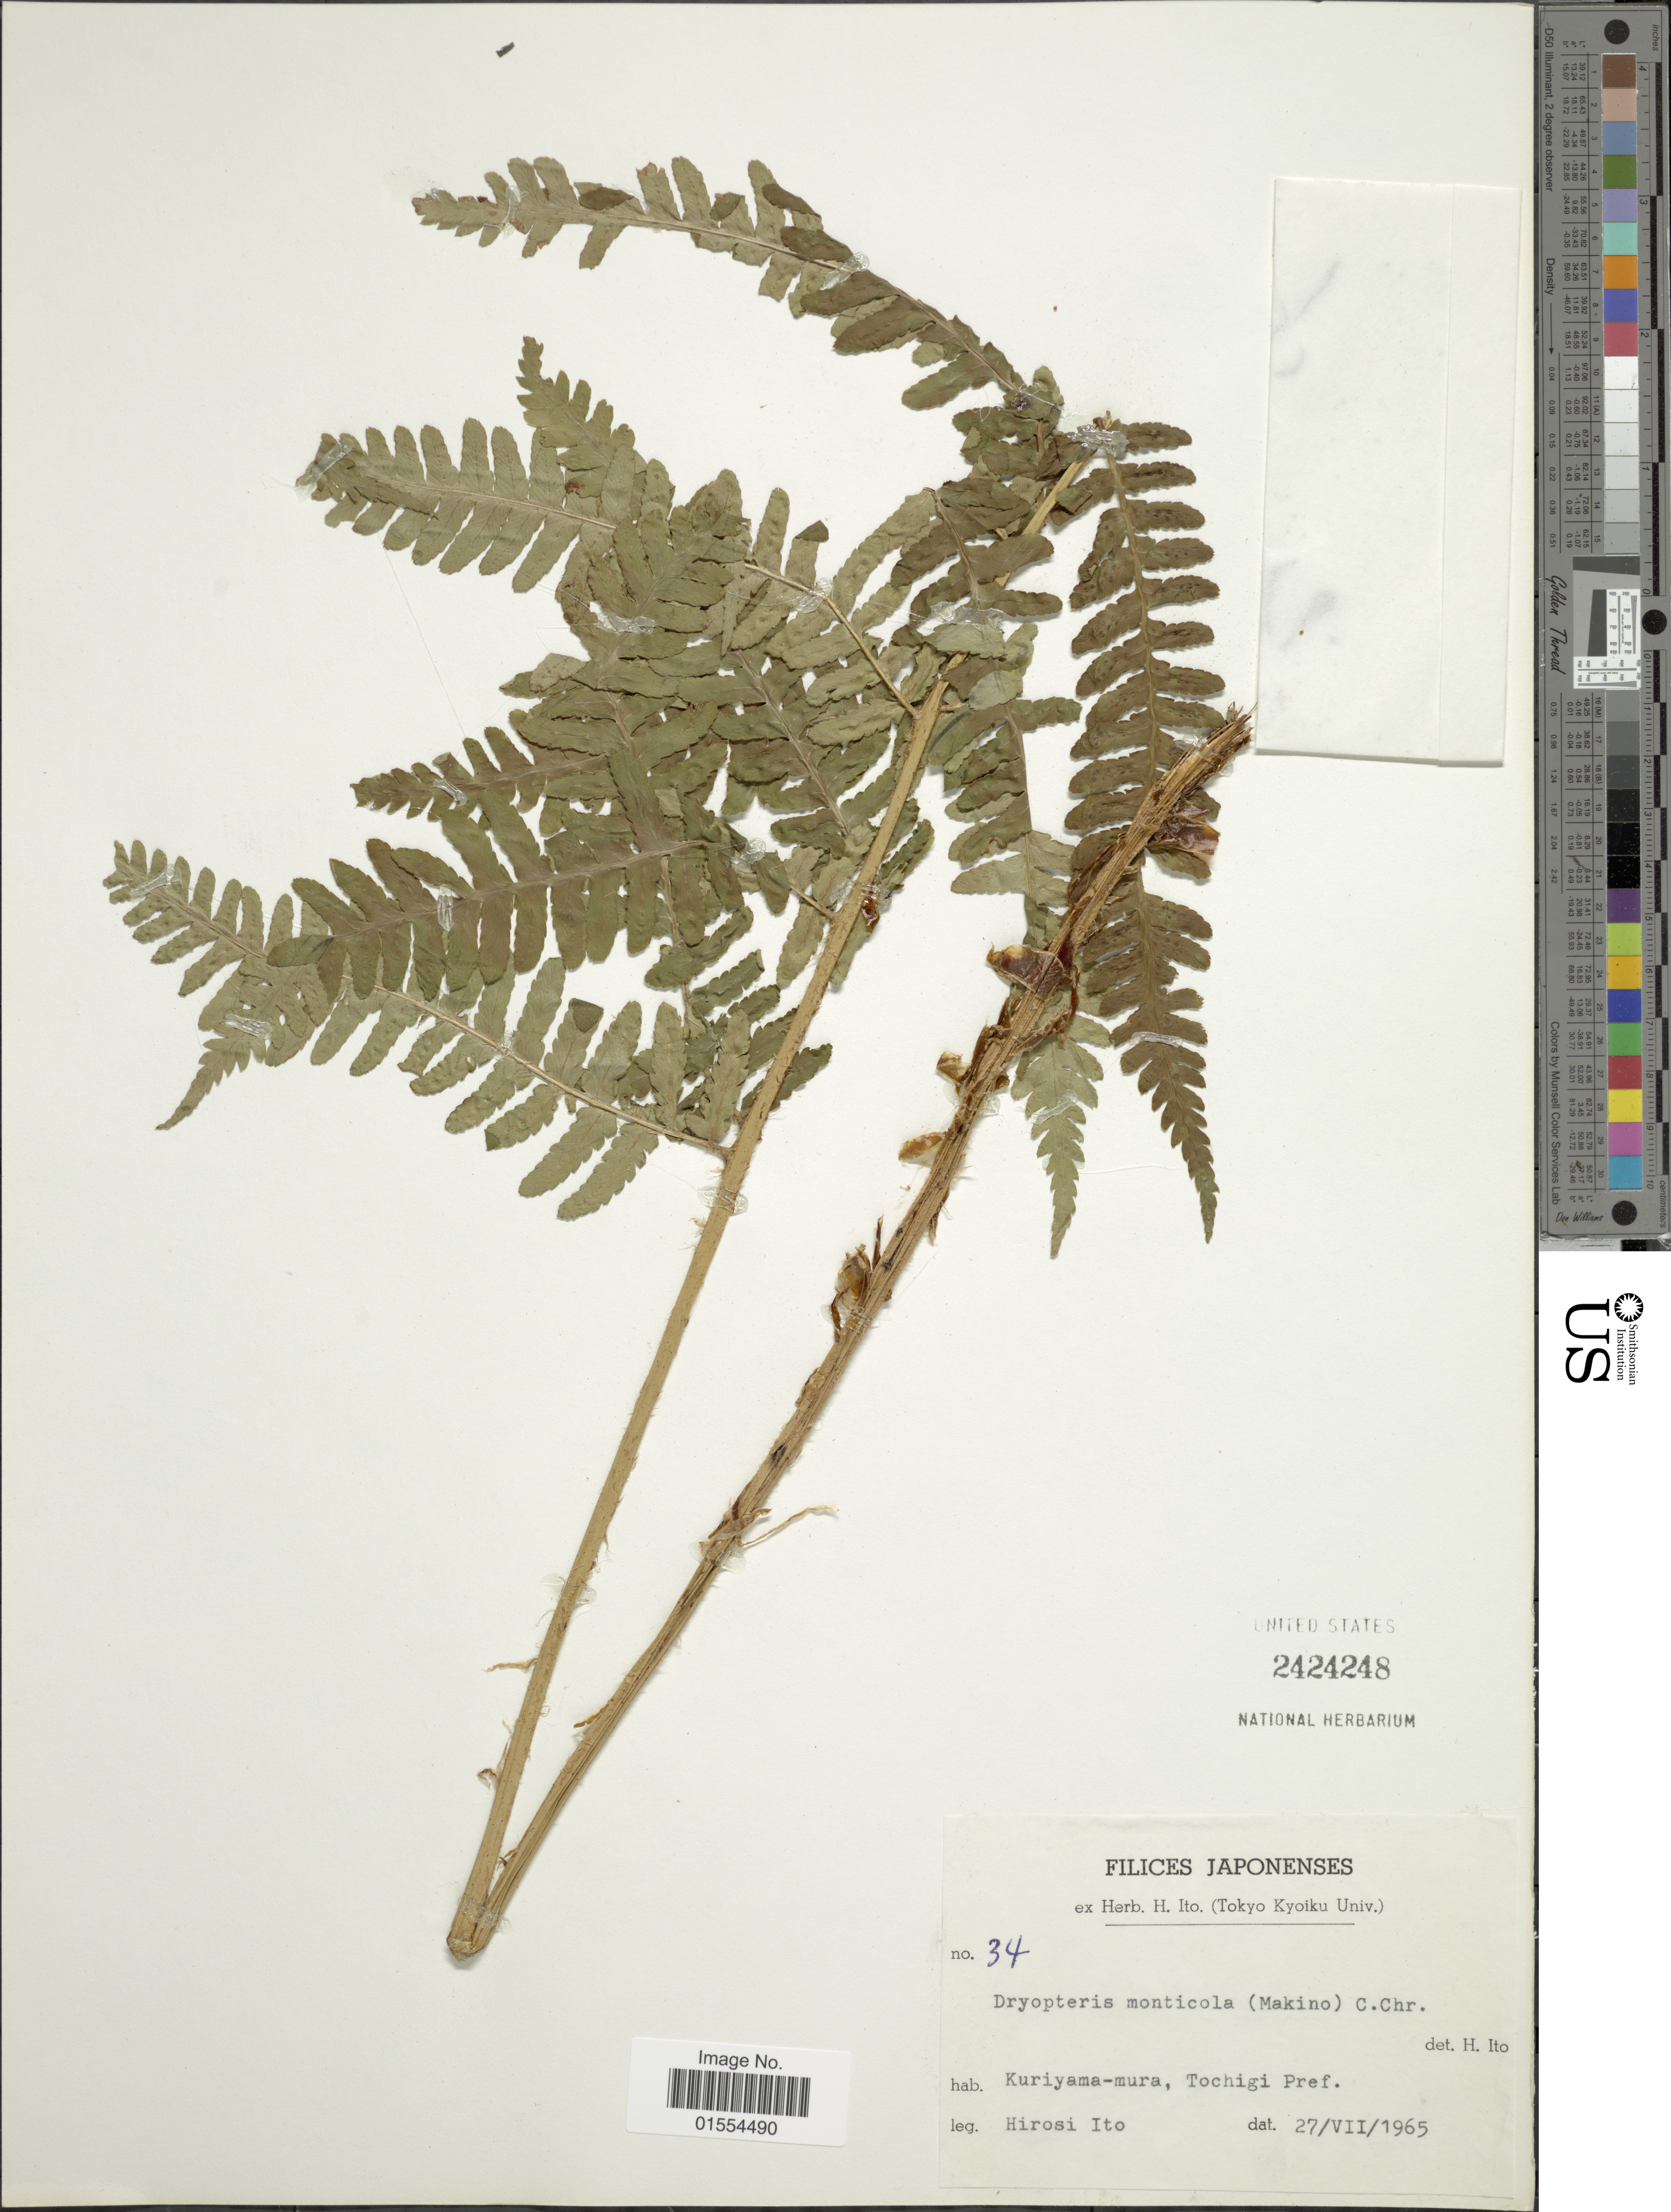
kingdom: Plantae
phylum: Tracheophyta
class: Polypodiopsida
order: Polypodiales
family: Dryopteridaceae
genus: Dryopteris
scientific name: Dryopteris monticola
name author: (Makino) C. Chr.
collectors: H. Itô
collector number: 34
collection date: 1965-07-27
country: Japan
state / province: Totigi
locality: Japonenses, Kuriyama-mura, Tochigi Pref.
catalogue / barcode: US 2424248